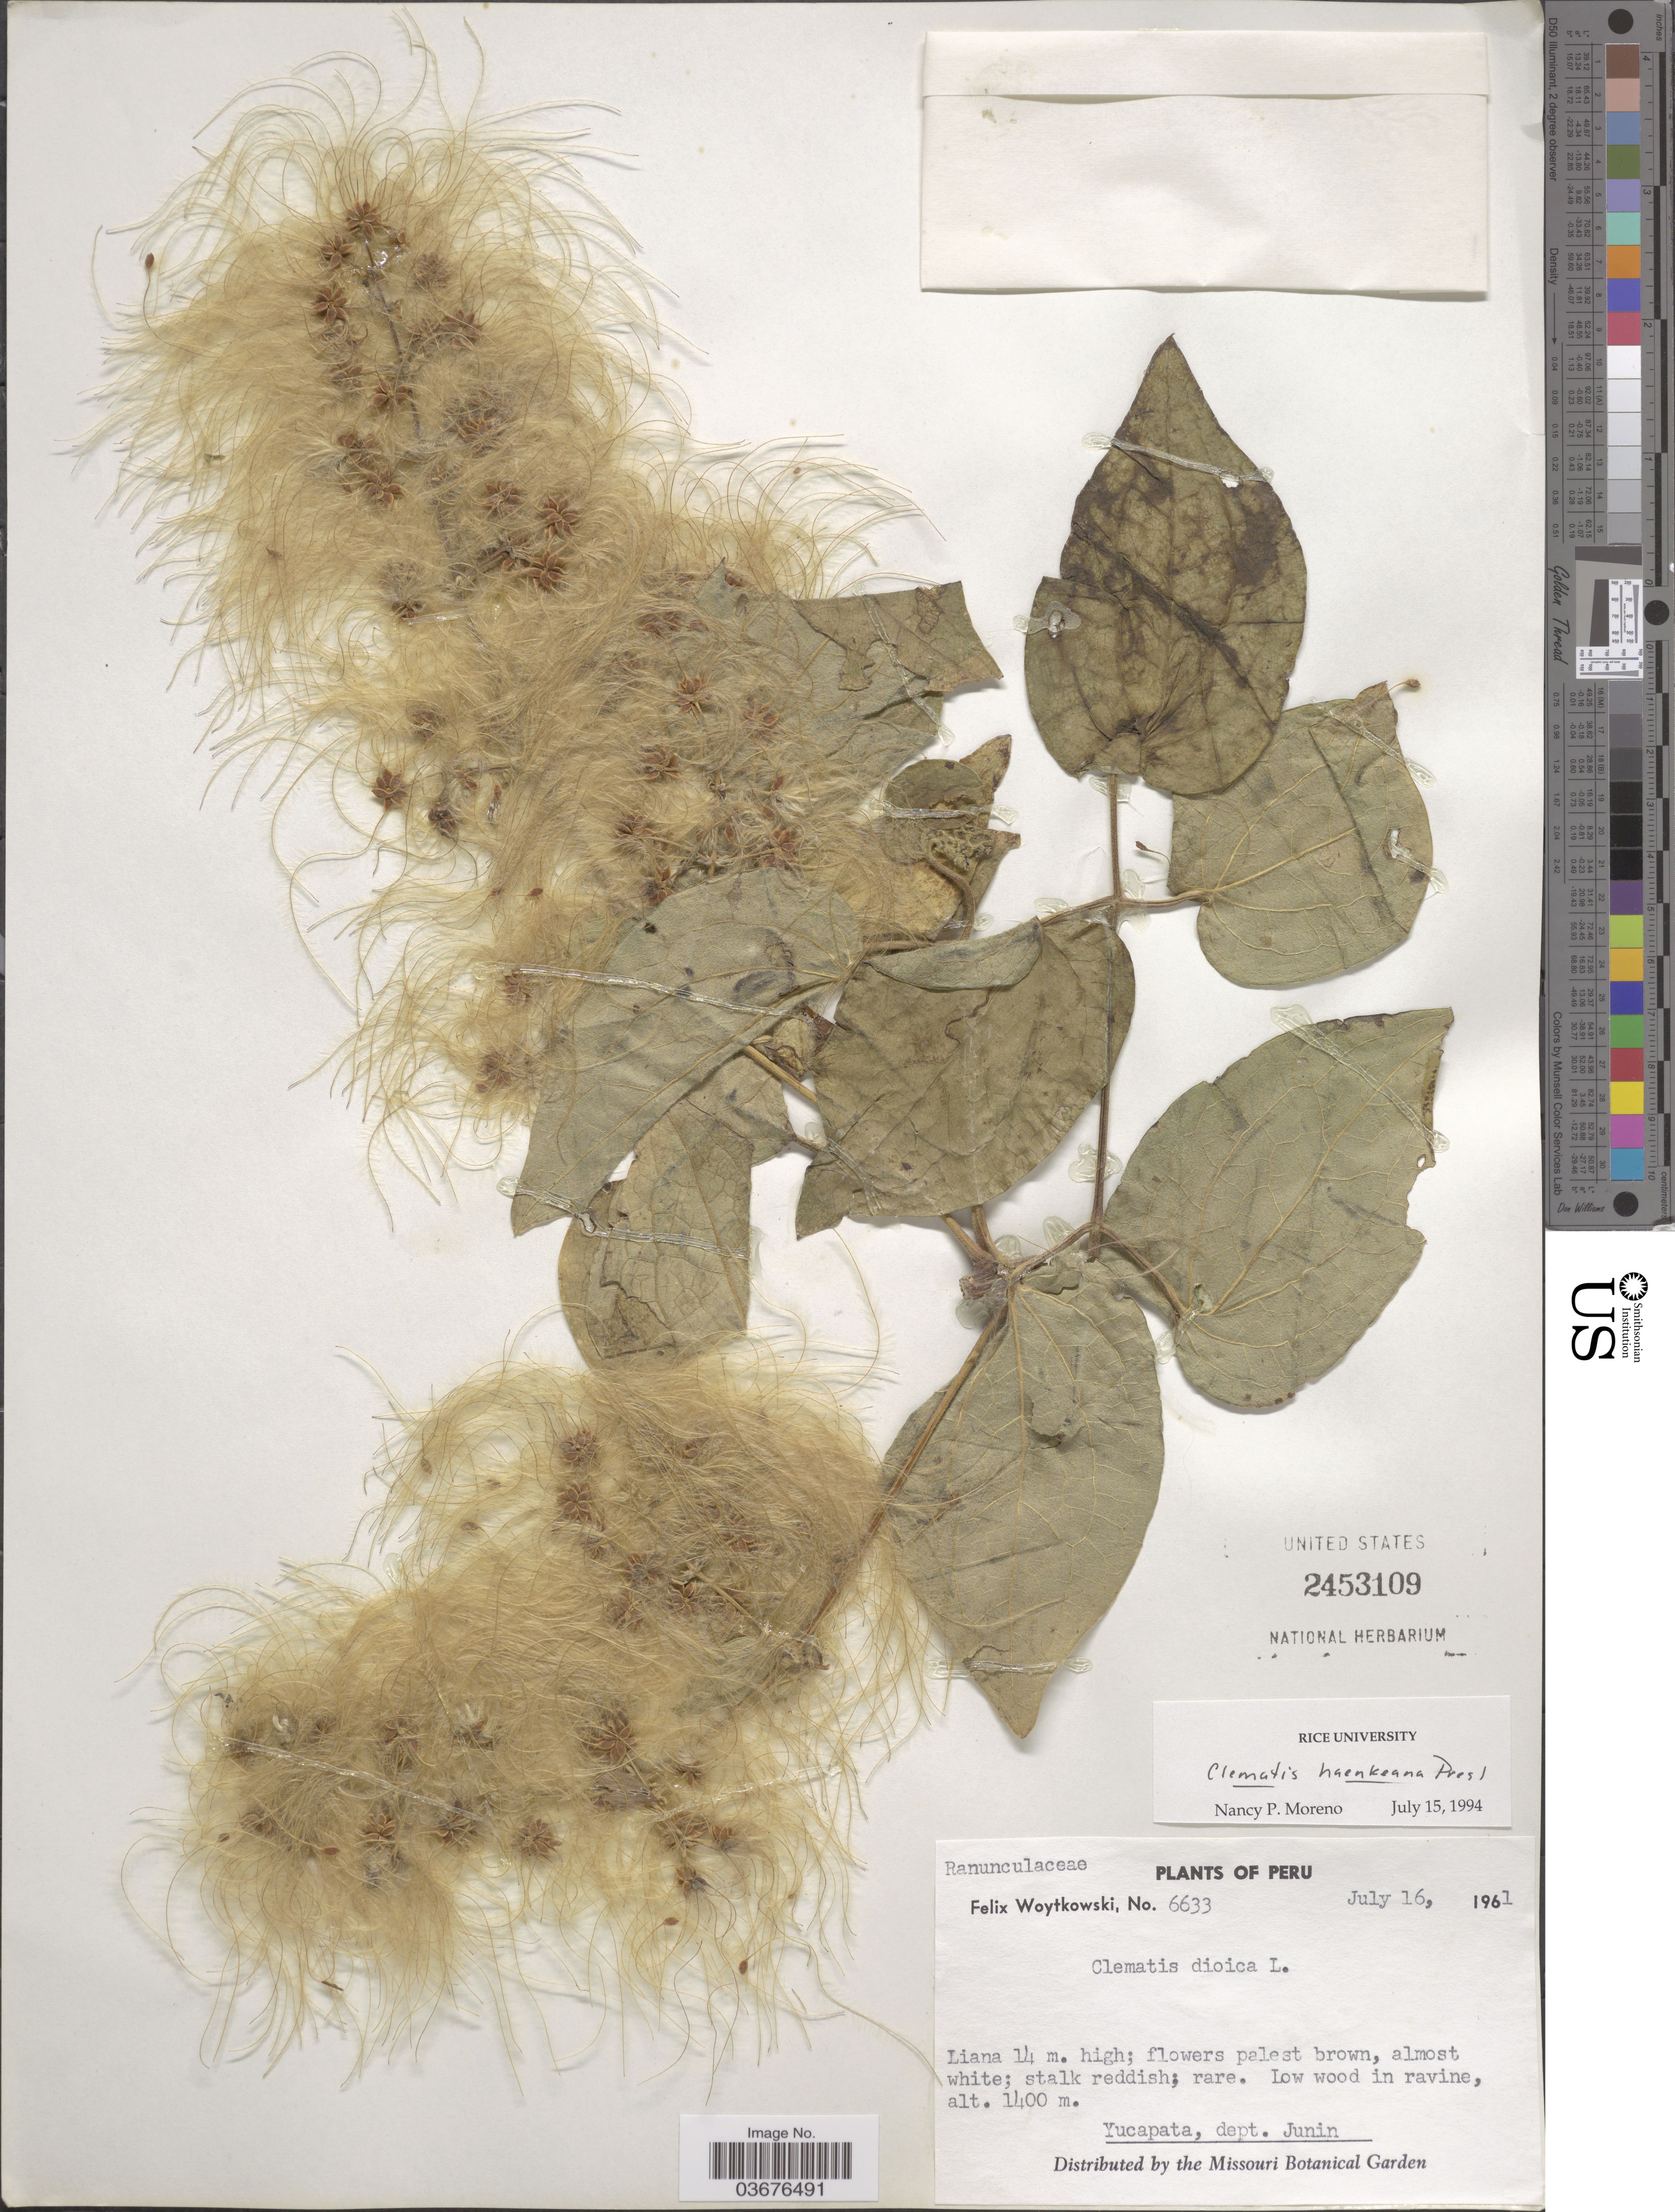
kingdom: Plantae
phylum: Tracheophyta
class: Magnoliopsida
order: Ranunculales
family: Ranunculaceae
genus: Clematis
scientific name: Clematis haenkeana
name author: C. Presl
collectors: F. Woytkowski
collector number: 6633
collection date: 1961-07-16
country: Peru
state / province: Junín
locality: Yucapata, dept. Junin.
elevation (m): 1400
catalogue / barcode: US 2453109